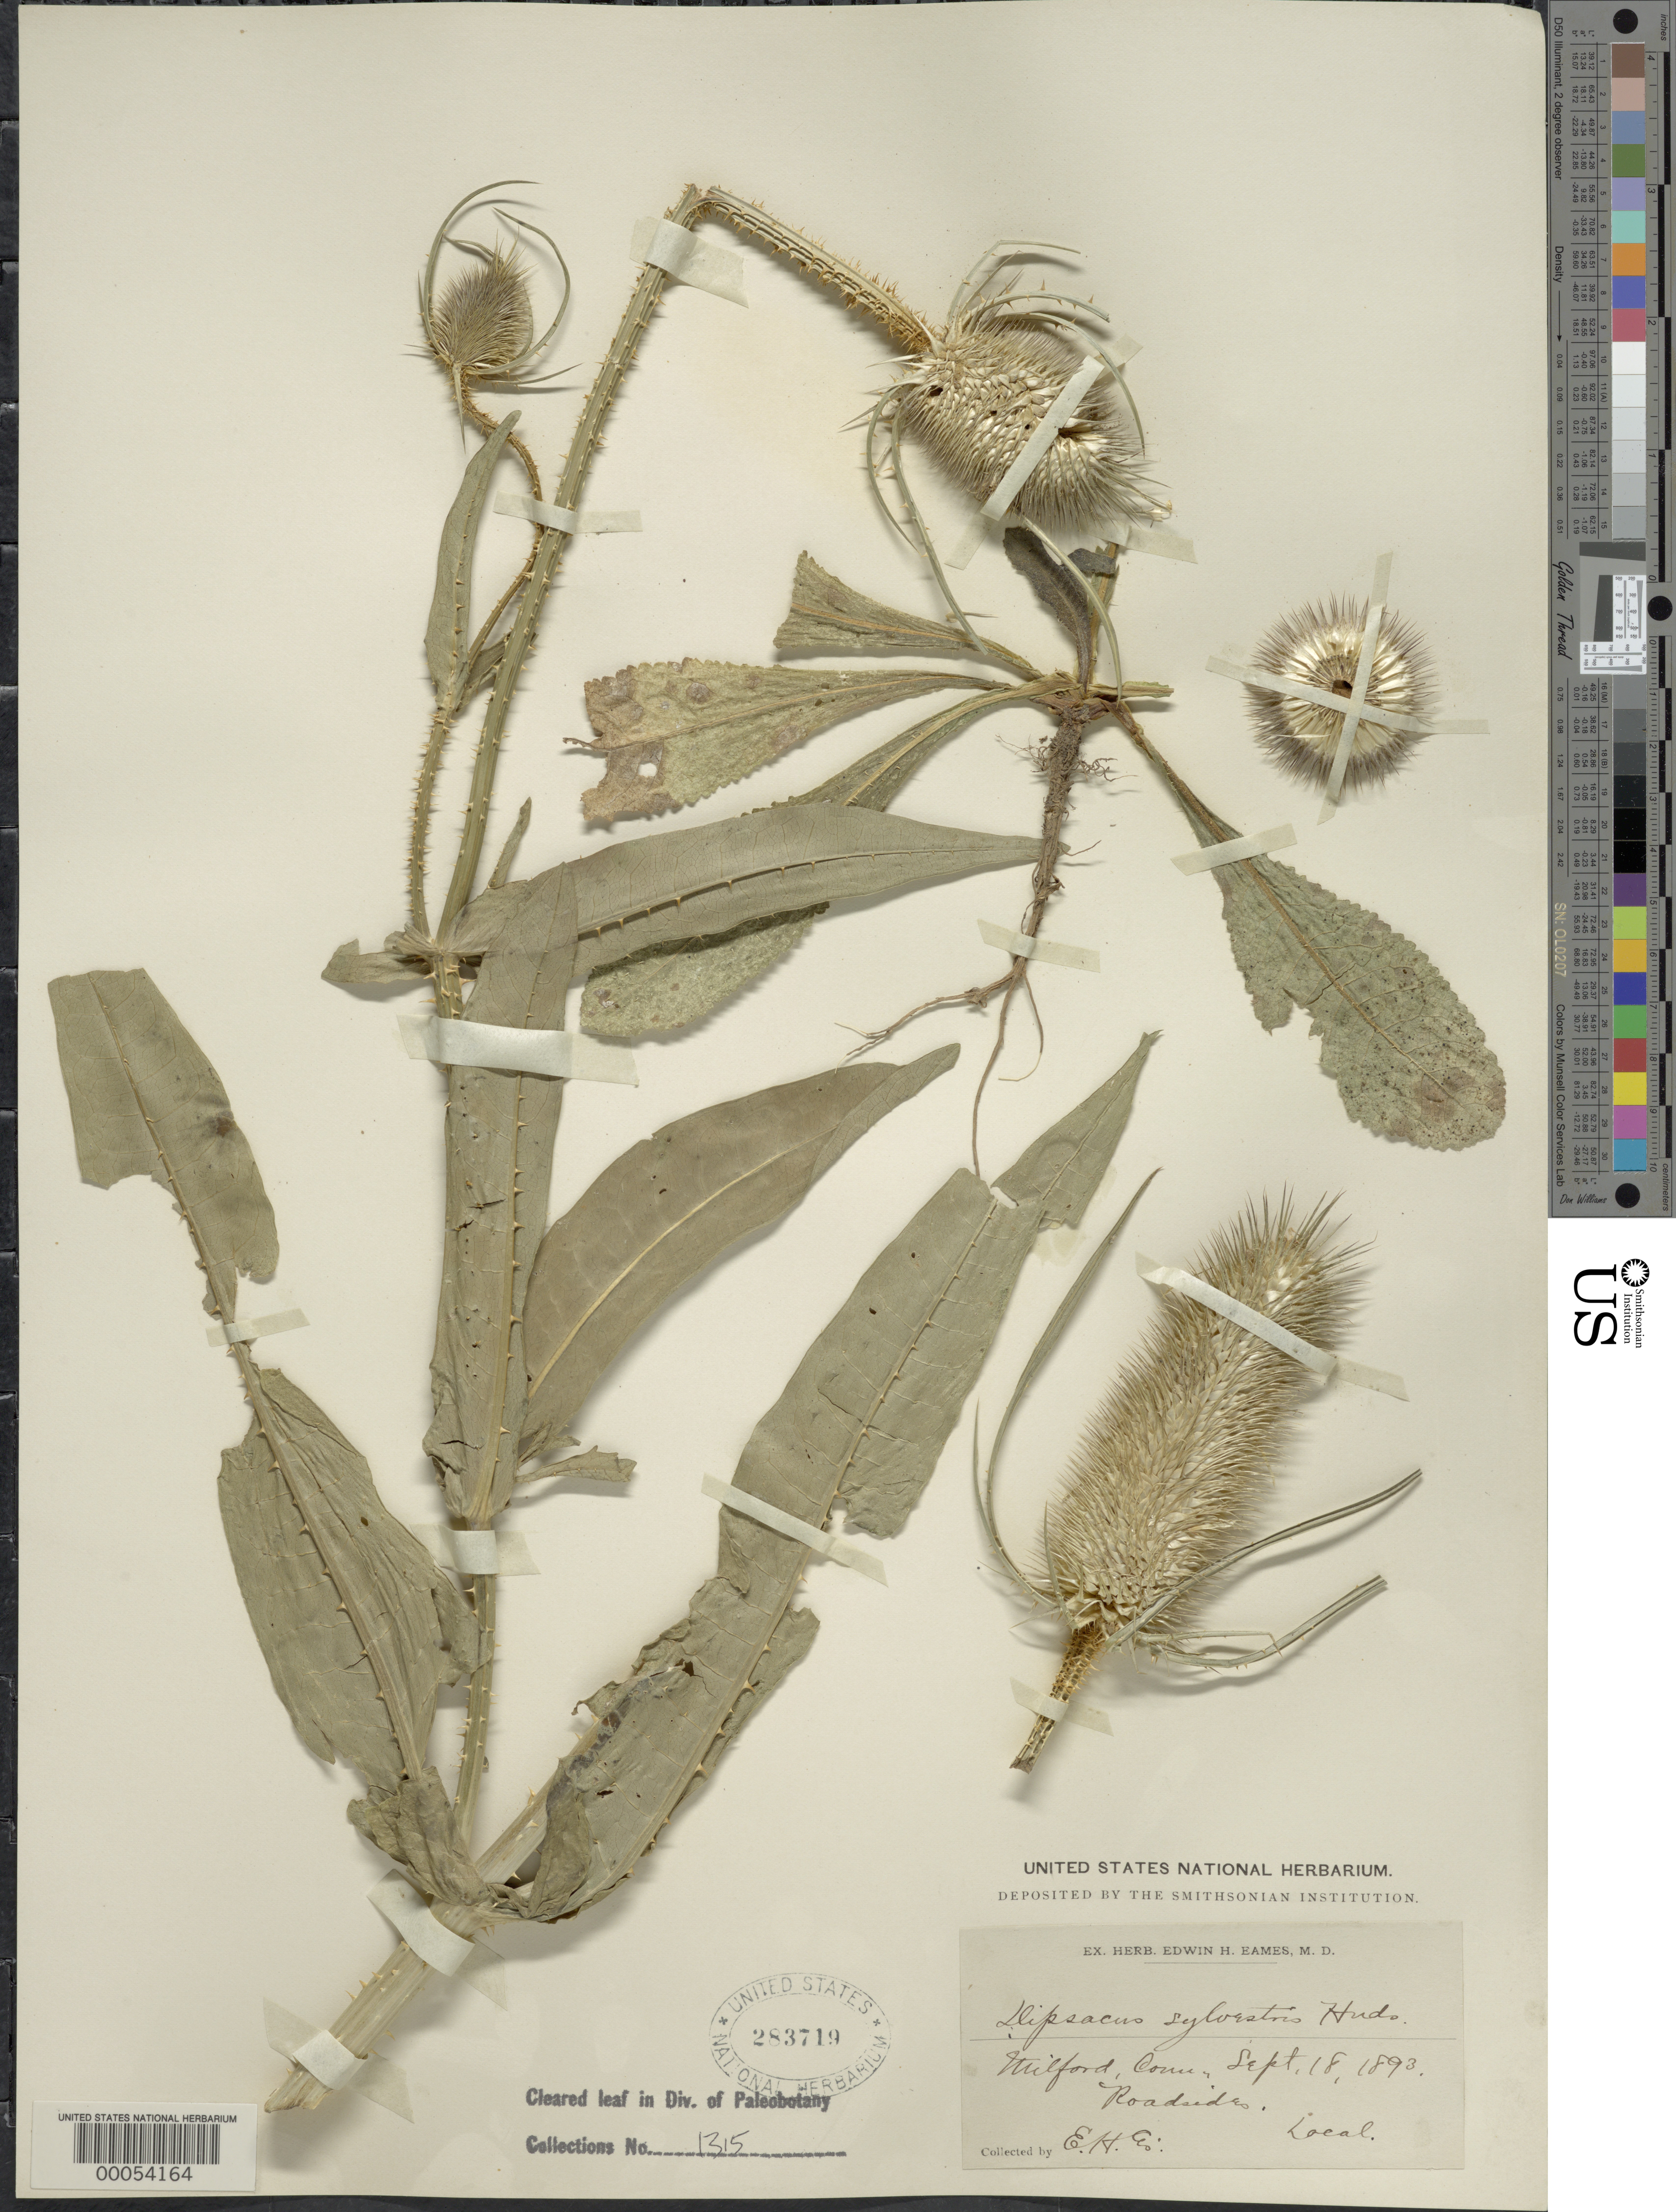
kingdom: Plantae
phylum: Tracheophyta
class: Magnoliopsida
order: Dipsacales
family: Caprifoliaceae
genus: Dipsacus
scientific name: Dipsacus sylvestris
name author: Huds.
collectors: E. H. Eames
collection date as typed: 18 Sep 1893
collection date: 1893-09-18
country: United States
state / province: Connecticut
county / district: New Haven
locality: Milford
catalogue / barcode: US 283719